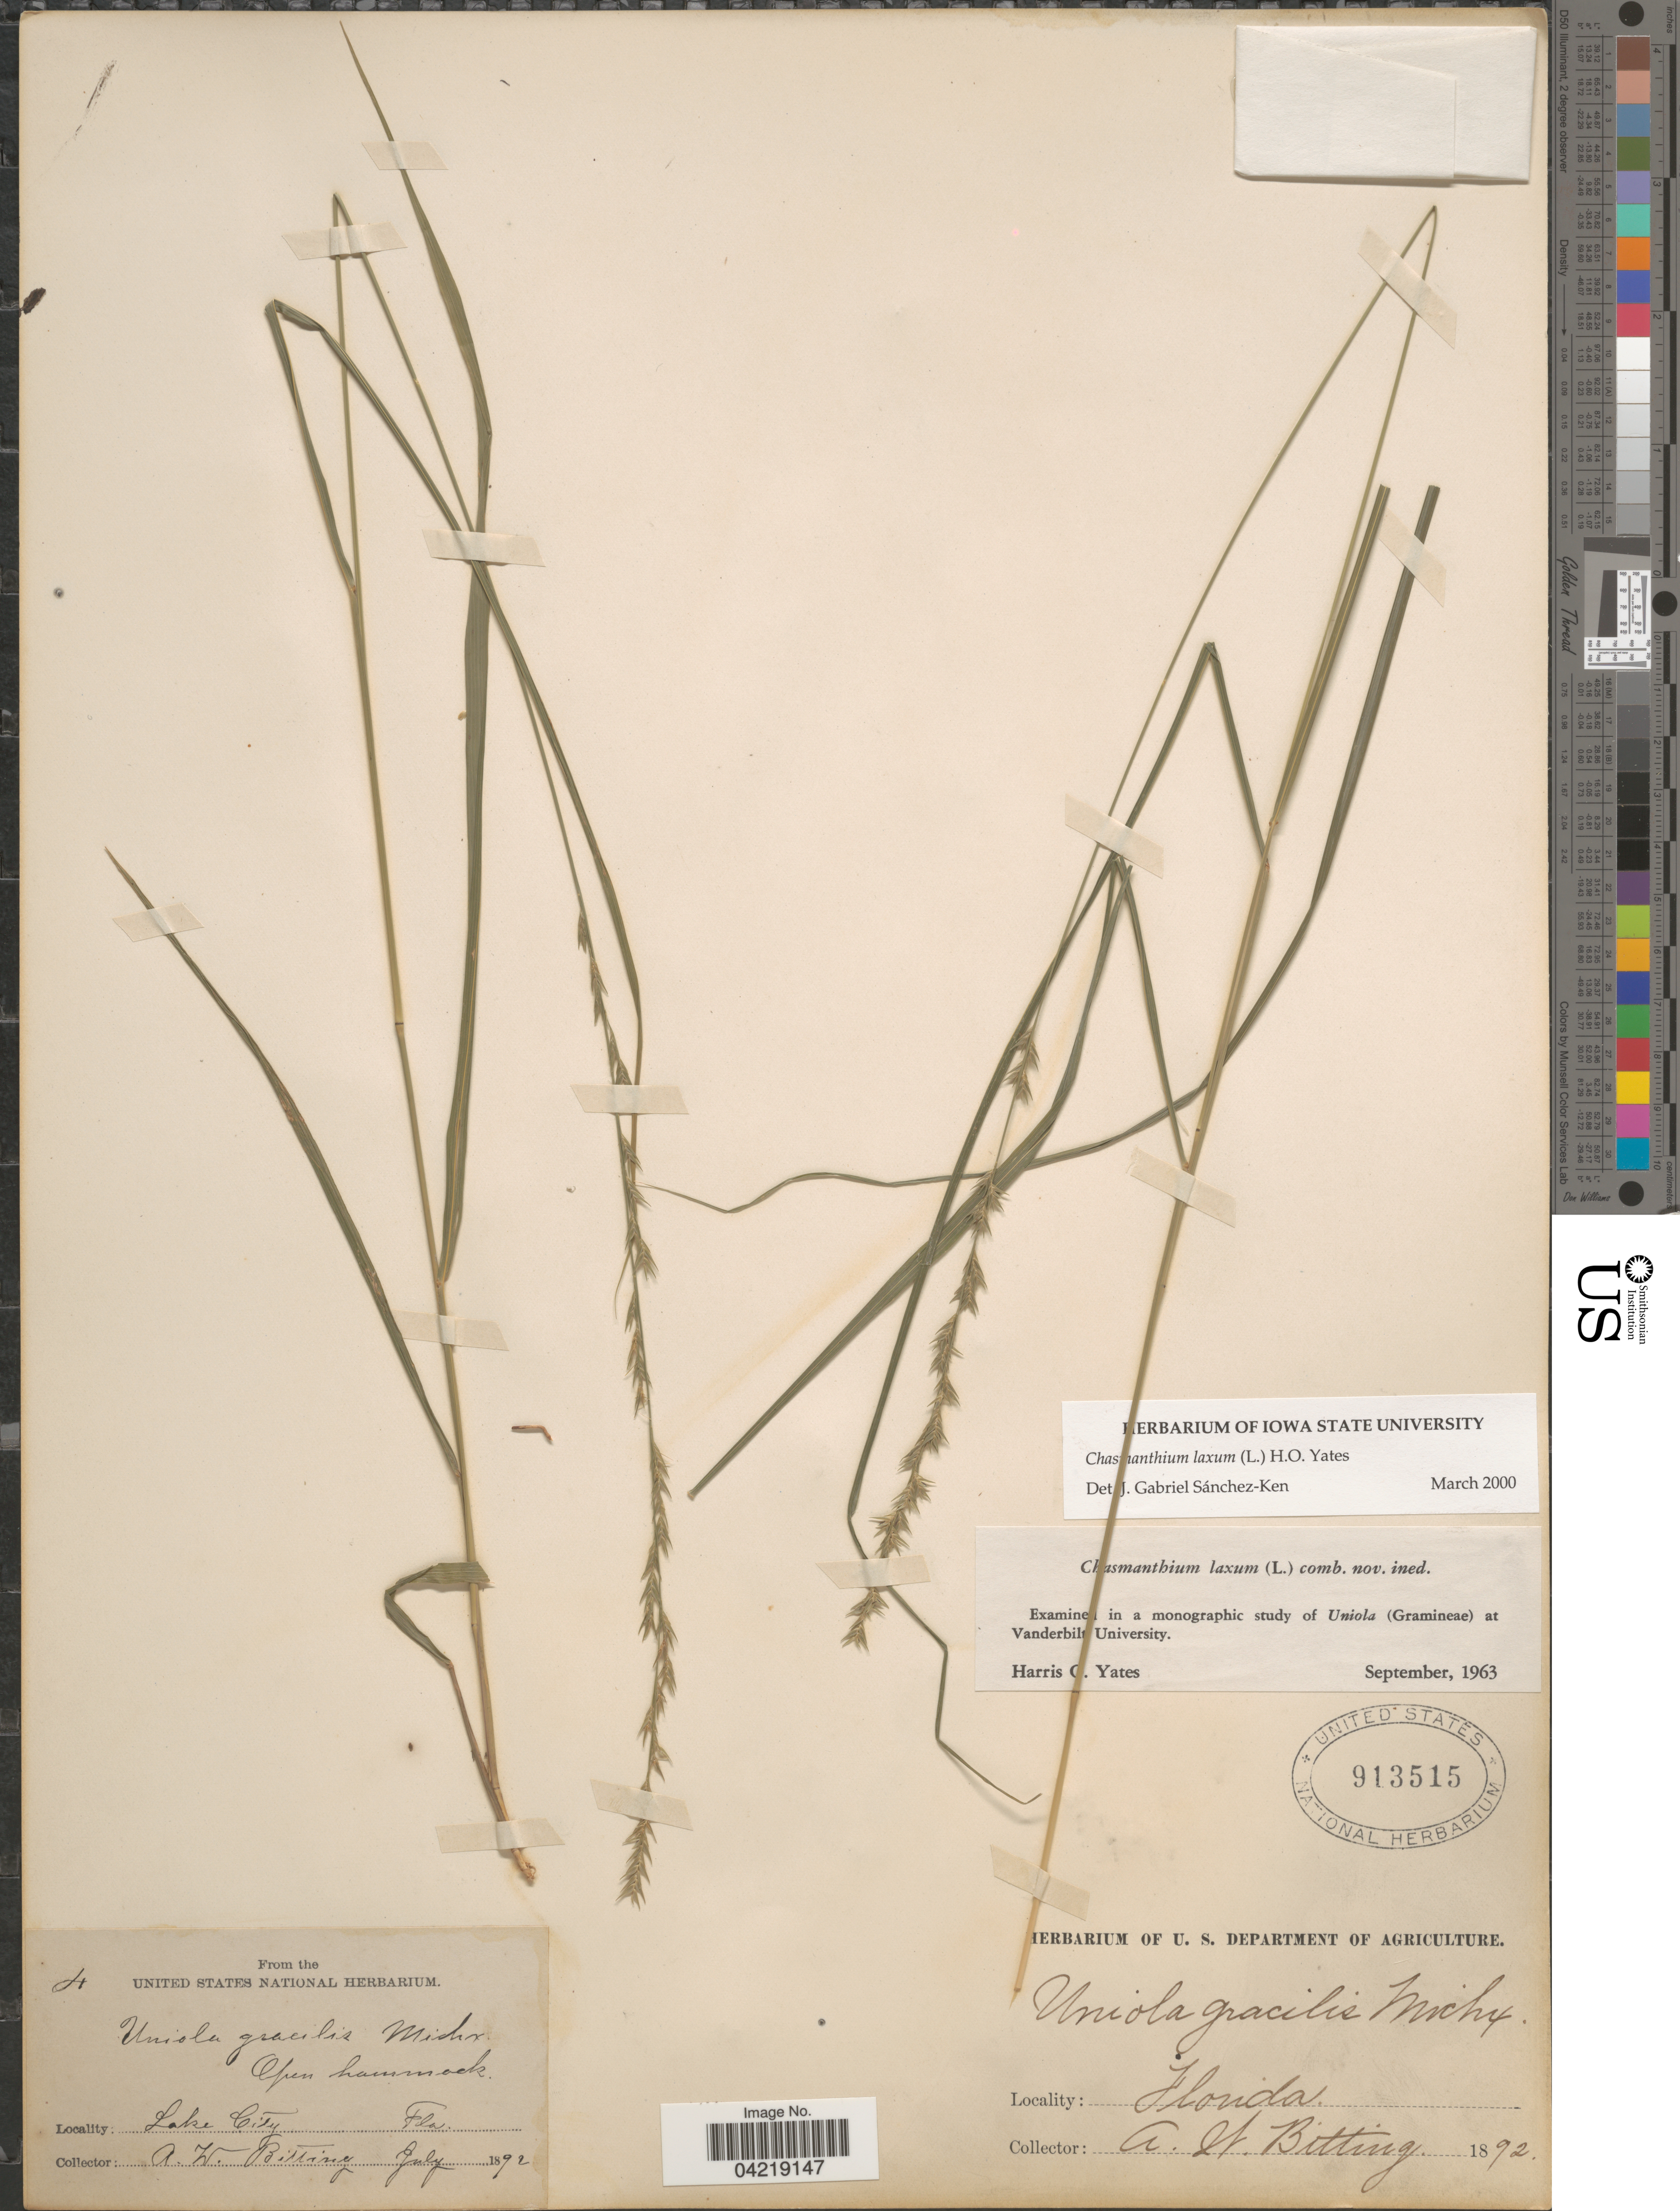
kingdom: Plantae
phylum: Tracheophyta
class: Liliopsida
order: Poales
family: Poaceae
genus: Chasmanthium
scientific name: Chasmanthium laxum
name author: (L.) H.O. Yates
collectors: A. Bitting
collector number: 4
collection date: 1892-07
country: United States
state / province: Florida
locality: Lake City.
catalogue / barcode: US 913515